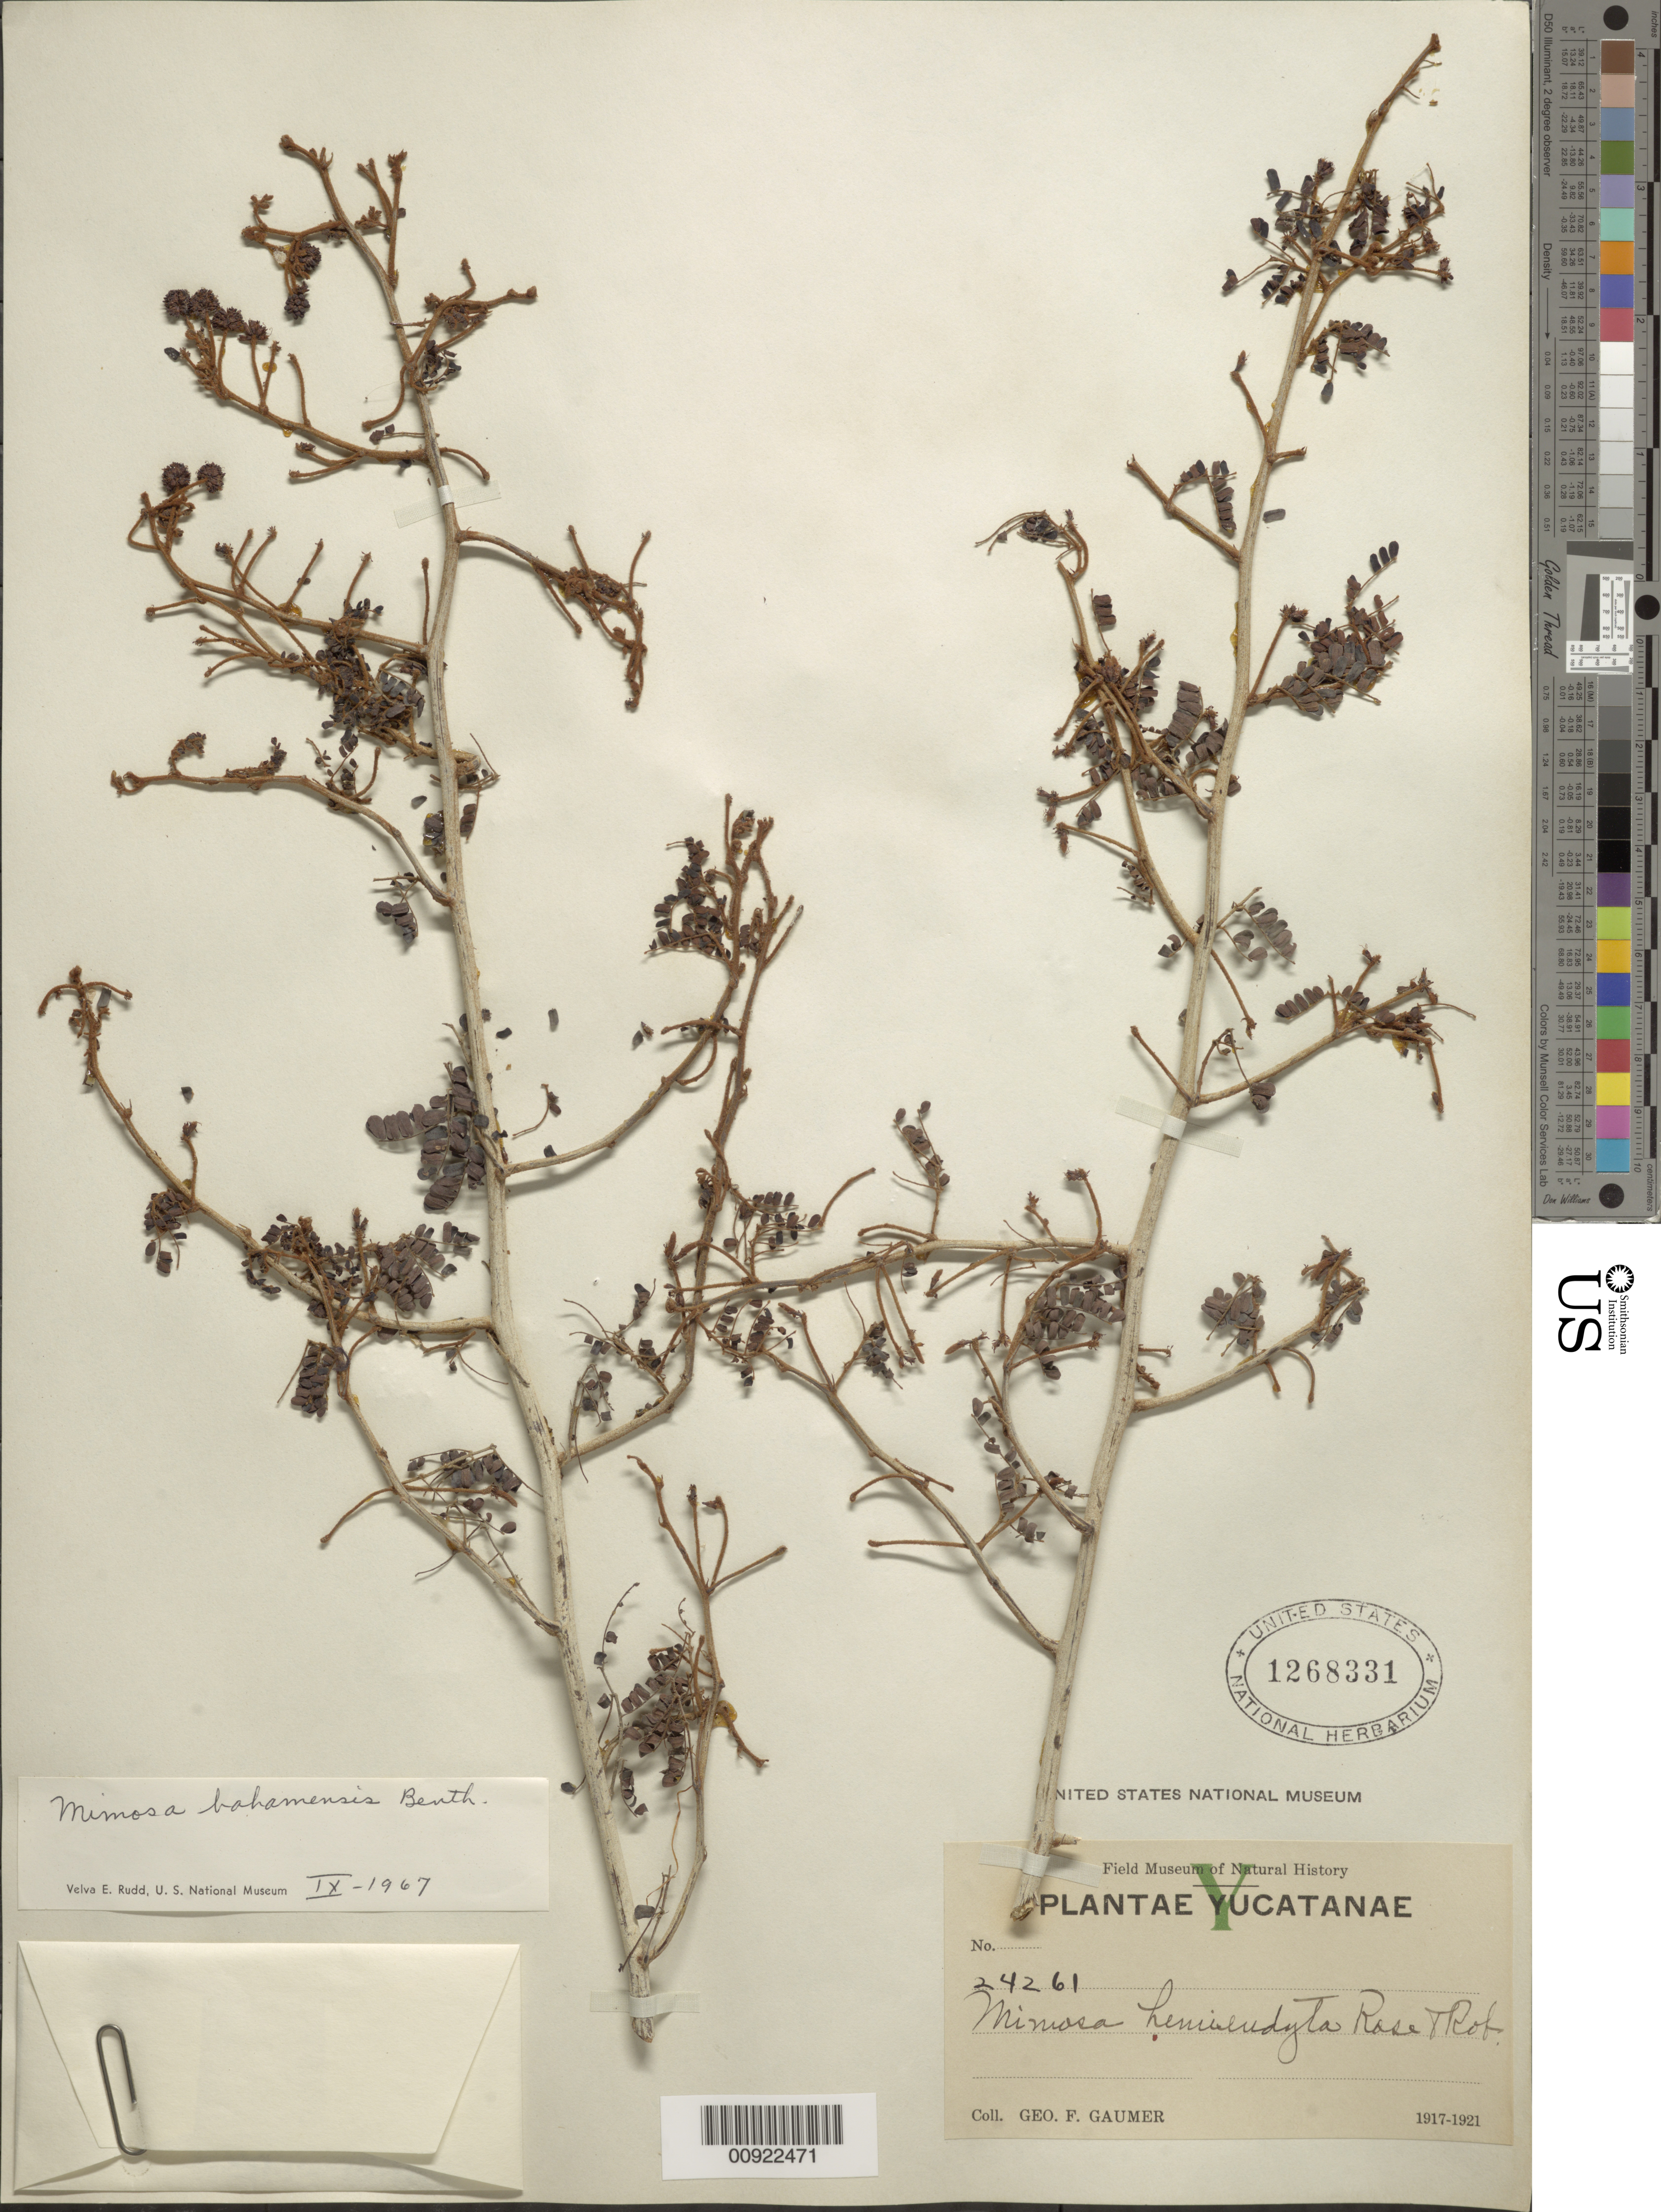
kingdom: Plantae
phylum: Tracheophyta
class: Magnoliopsida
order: Fabales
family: Fabaceae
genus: Mimosa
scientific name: Mimosa bahamensis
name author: Benth.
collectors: G. F. Gaumer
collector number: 24261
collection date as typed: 1917 to -- --- 1921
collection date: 1917/1921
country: Mexico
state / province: Yucatán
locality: Yucatán.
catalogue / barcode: US 1268331